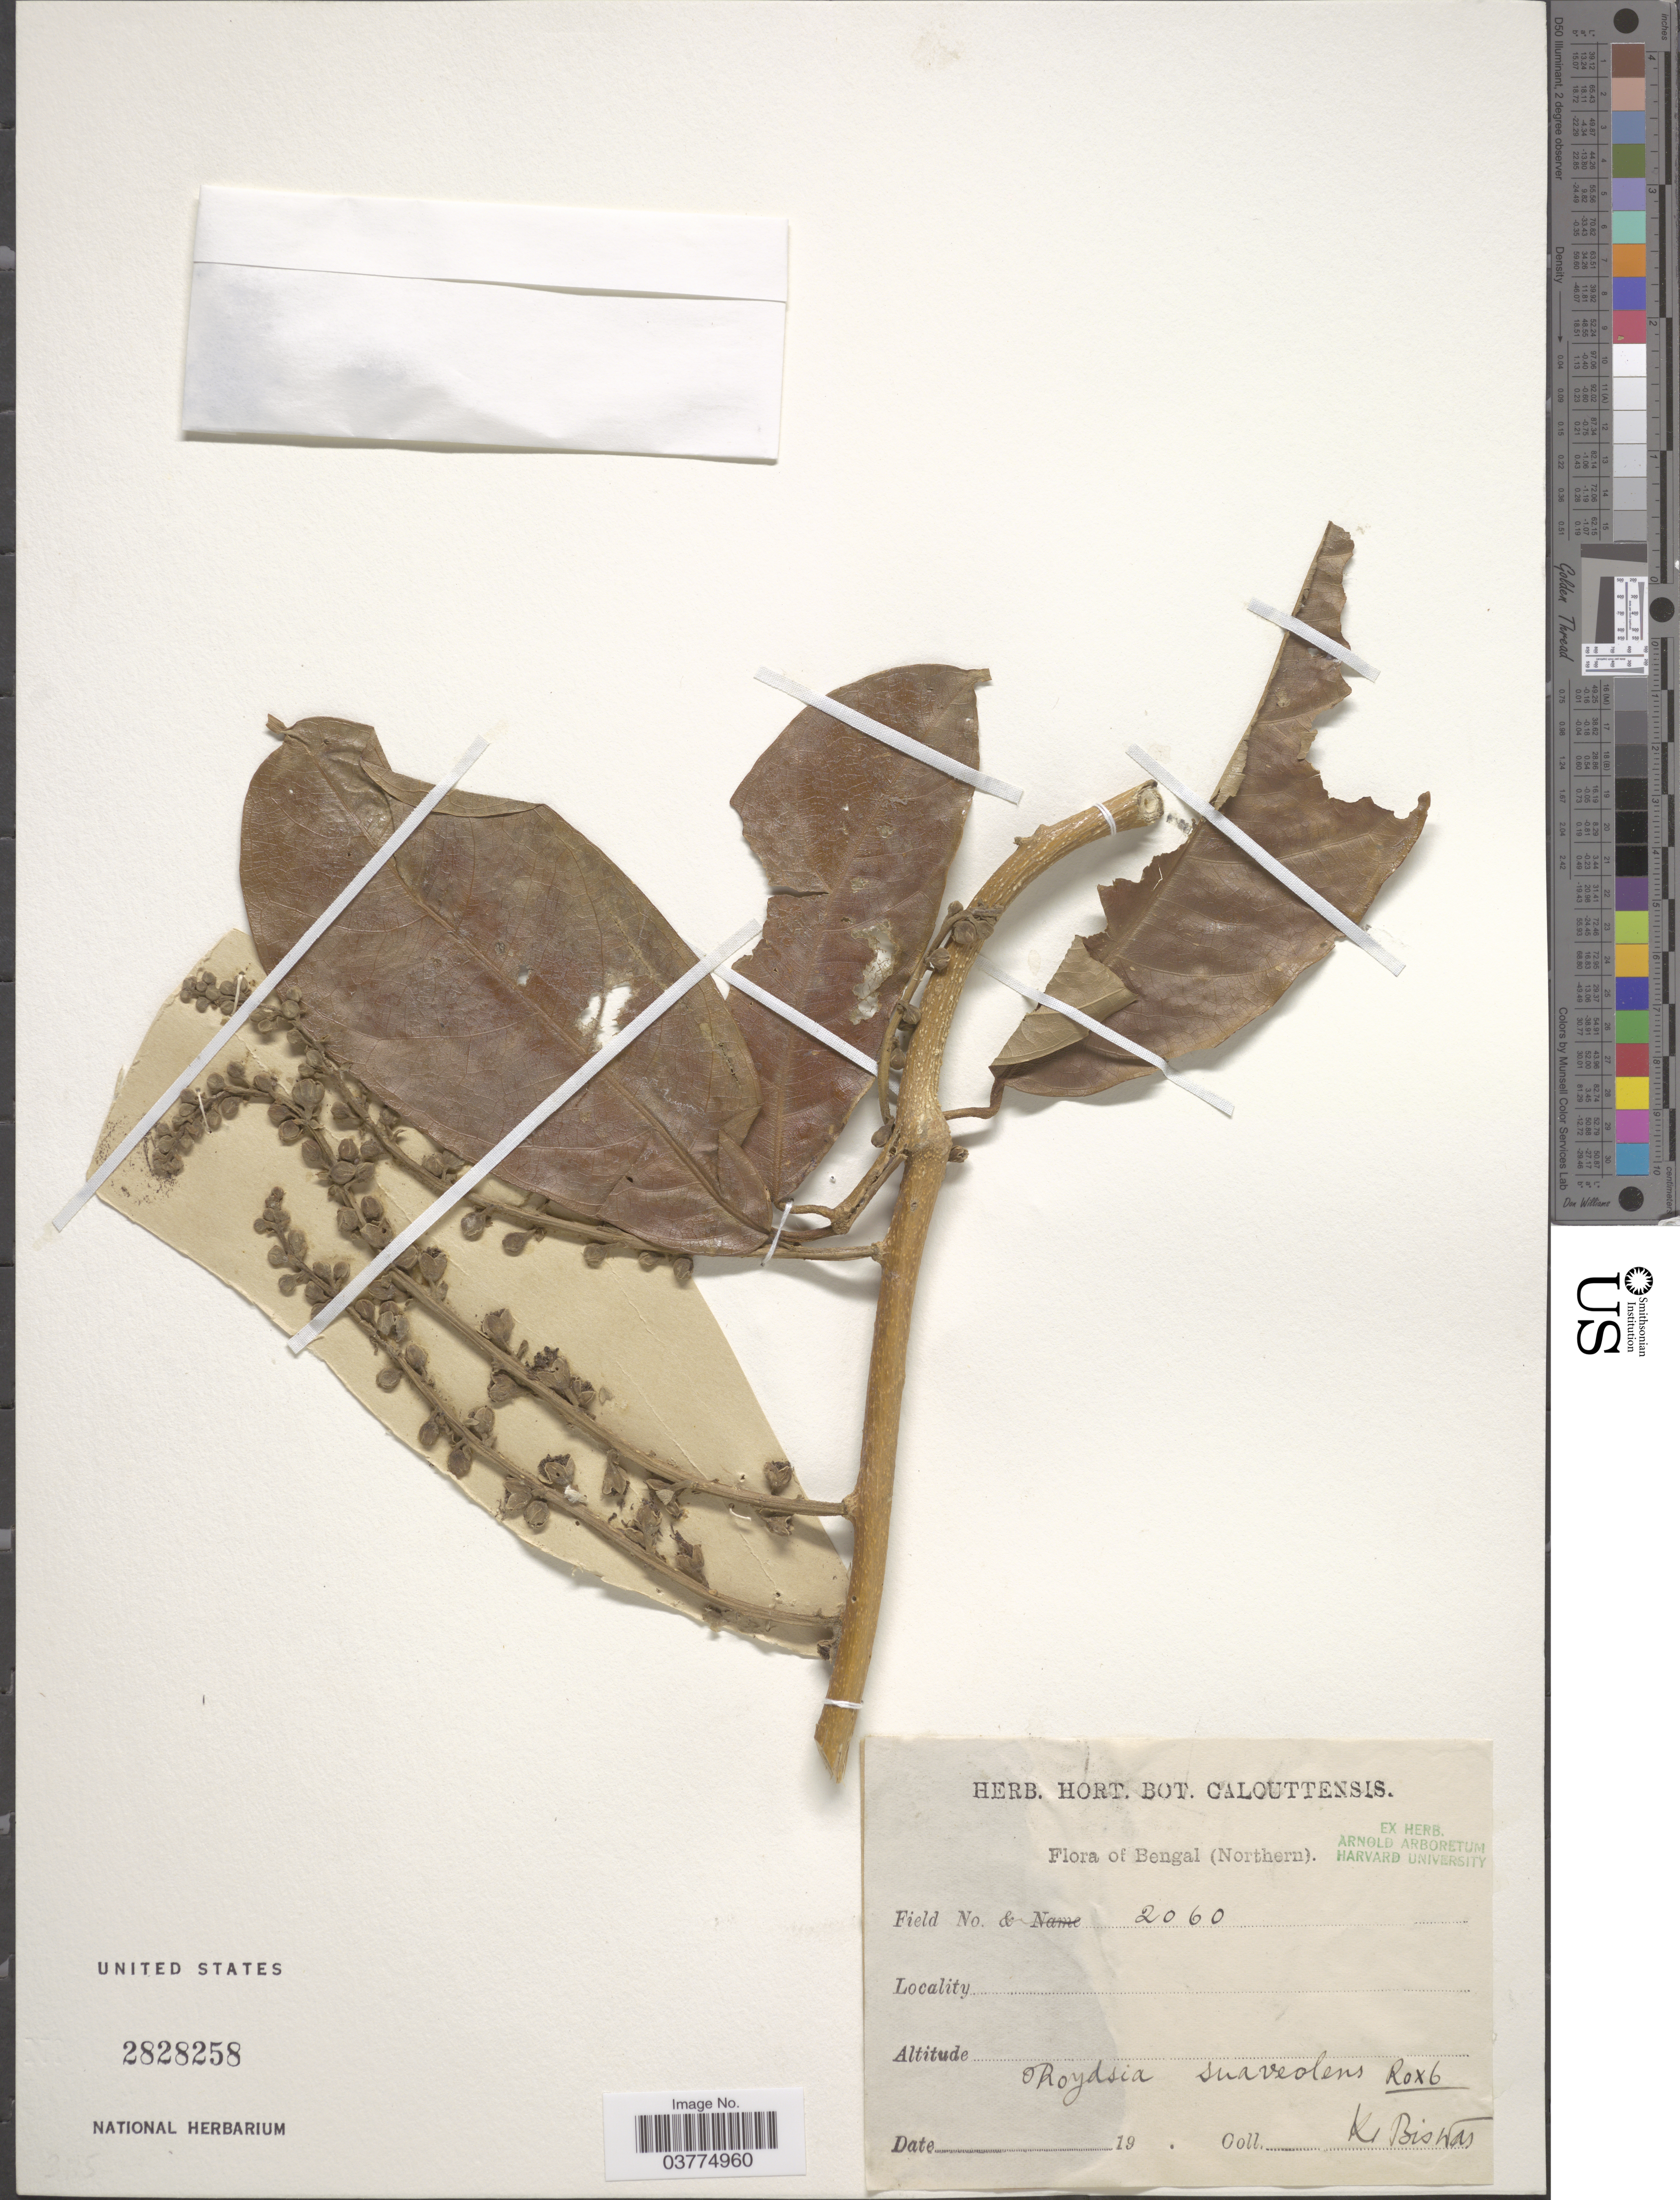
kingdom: Plantae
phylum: Tracheophyta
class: Magnoliopsida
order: Brassicales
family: Stixaceae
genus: Stixis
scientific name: Stixis suaveolens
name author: (Roxburgh) Baill.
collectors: K. Biswas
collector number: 2060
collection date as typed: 19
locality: Bengal (Northern).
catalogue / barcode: US 2828258